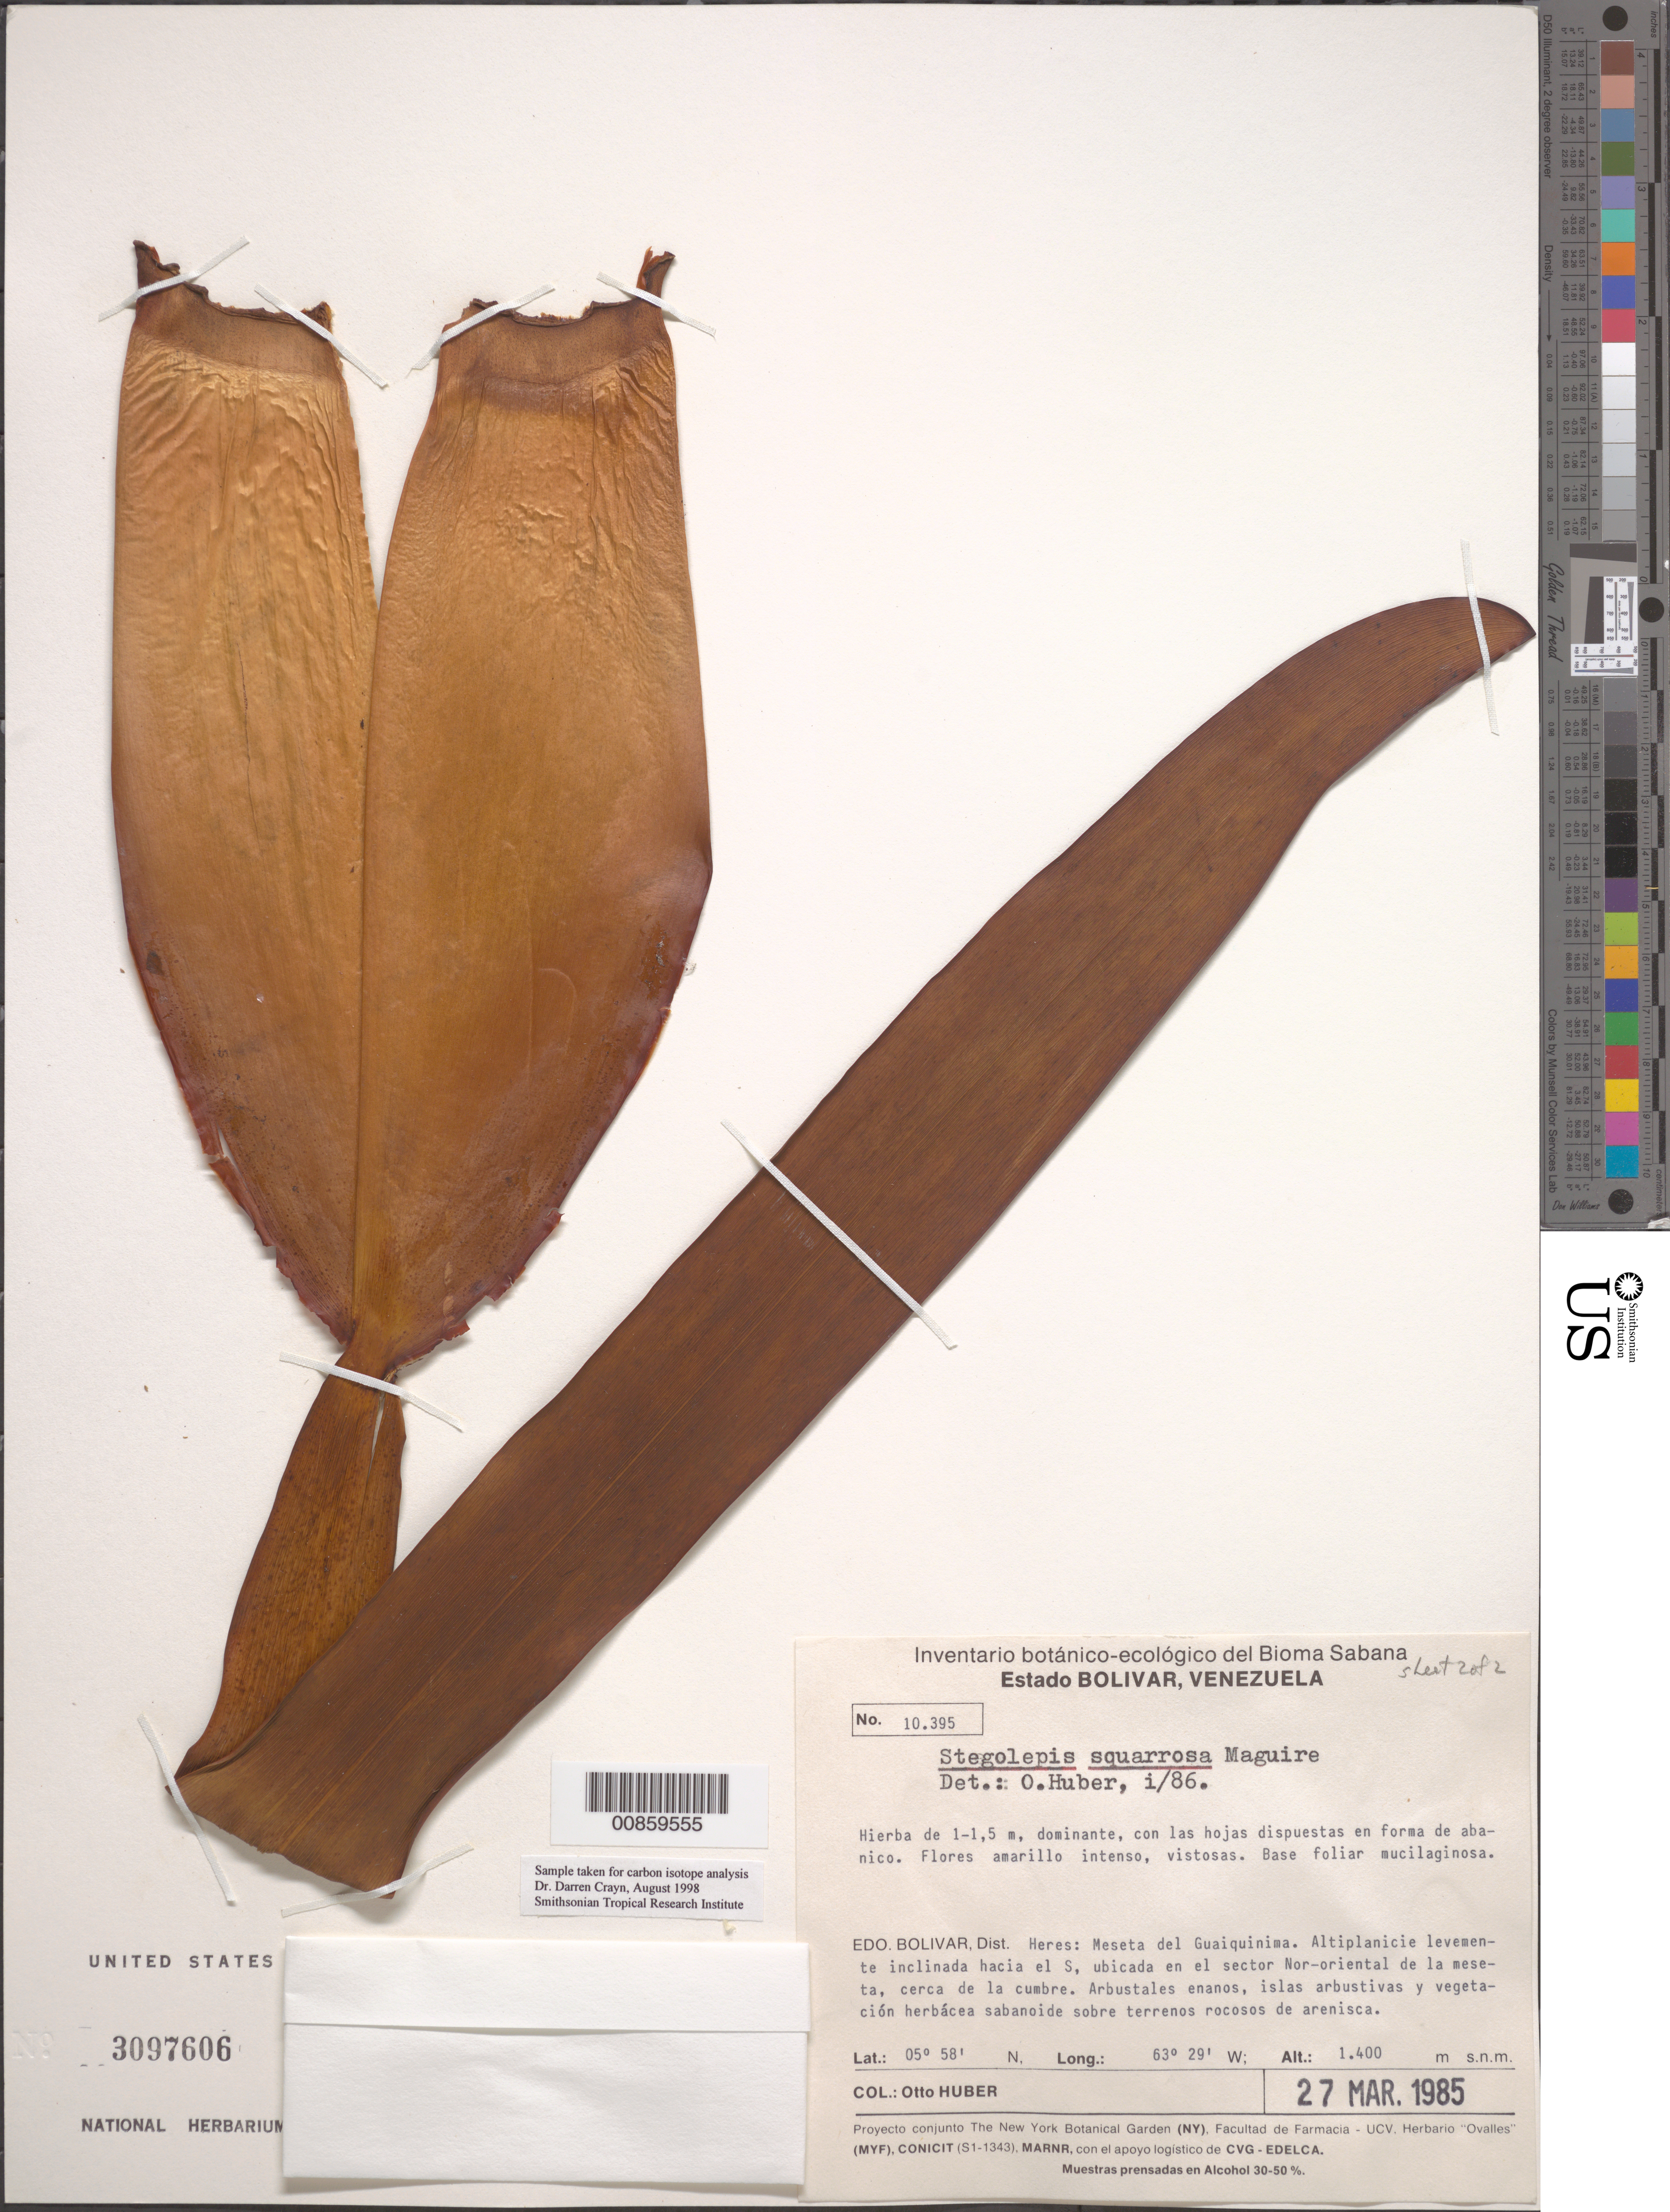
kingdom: Plantae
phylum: Tracheophyta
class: Liliopsida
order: Poales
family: Rapateaceae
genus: Stegolepis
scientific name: Stegolepis squarrosa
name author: Maguire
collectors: O. Huber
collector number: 10395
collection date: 1985-03-27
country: Venezuela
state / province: Bolivar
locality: Dist. Heres: Meseta del Guaiquinima. Altiplanicie levemente inclinada hacia el S, ubicada en el sector Nor-oriental de la meseta, cerca de la cumbre.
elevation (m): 1400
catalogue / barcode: US 3097606